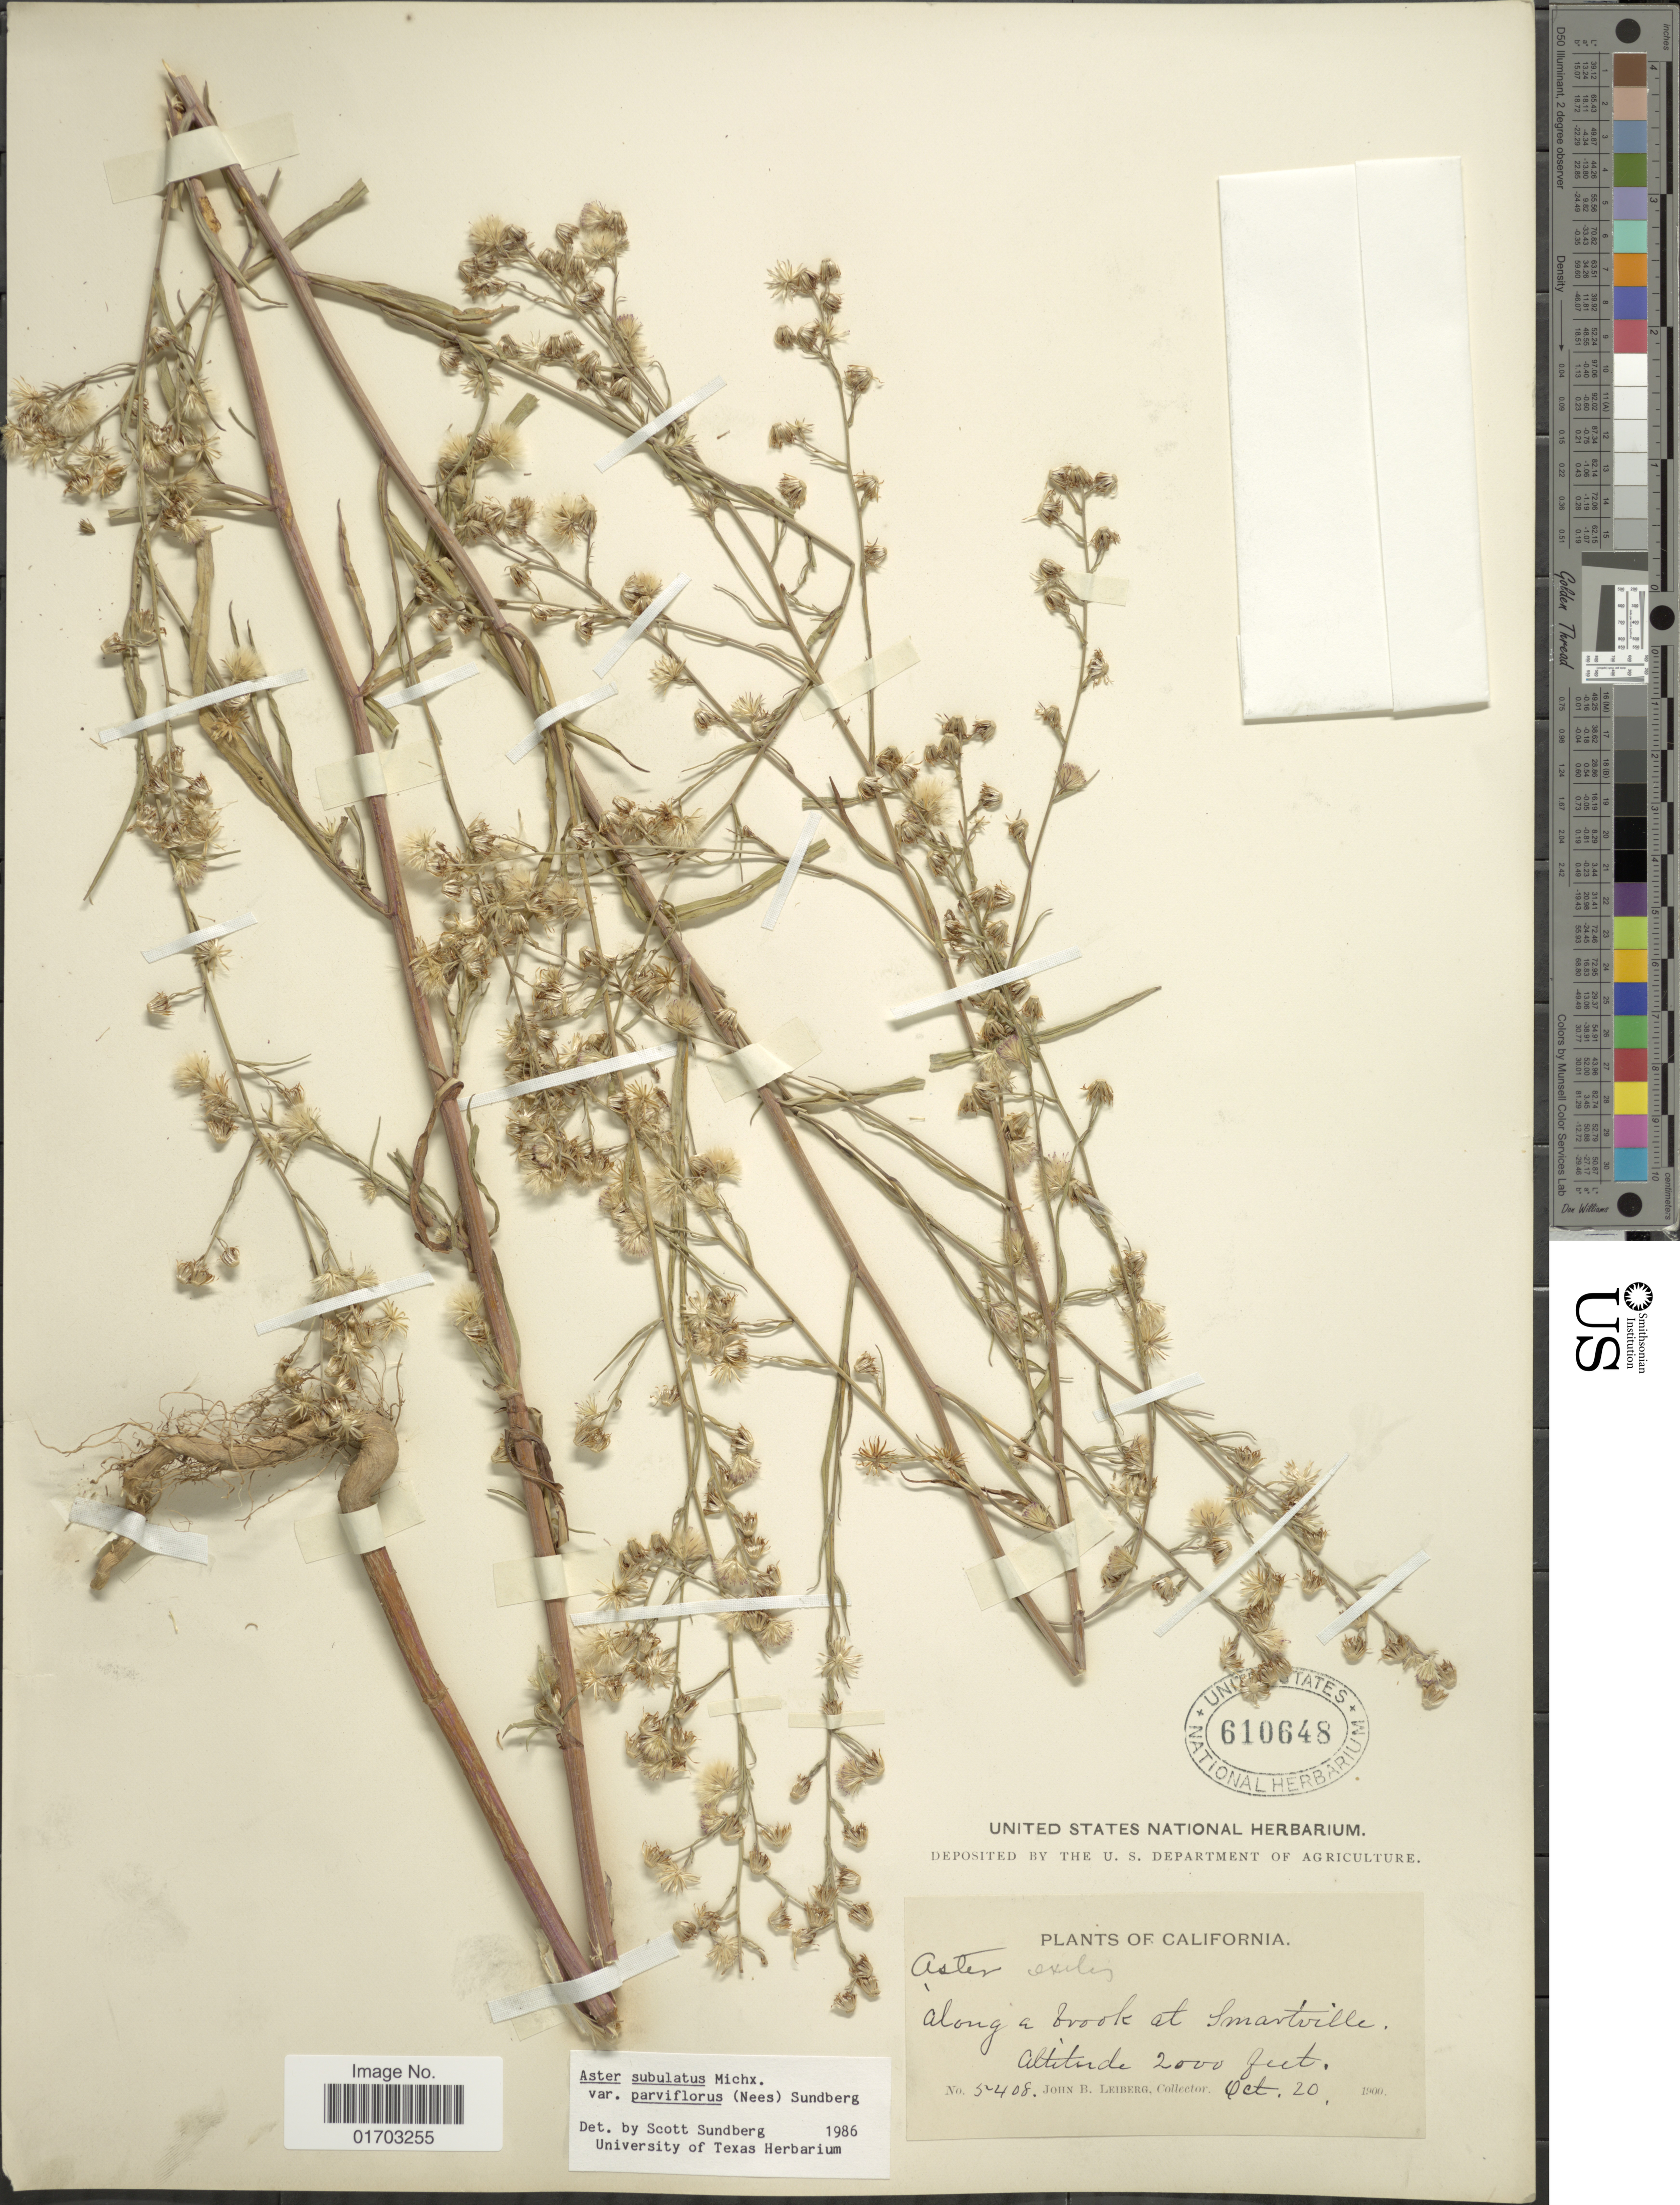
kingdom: Plantae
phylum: Tracheophyta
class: Magnoliopsida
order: Asterales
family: Asteraceae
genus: Symphyotrichum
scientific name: Symphyotrichum subulatum var. parviflorum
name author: (Nees) S.D. Sundb.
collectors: J. B. Leiberg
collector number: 5408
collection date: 1900-10-20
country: United States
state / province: California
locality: Along a brook at Smartville.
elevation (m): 610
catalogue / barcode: US 610648